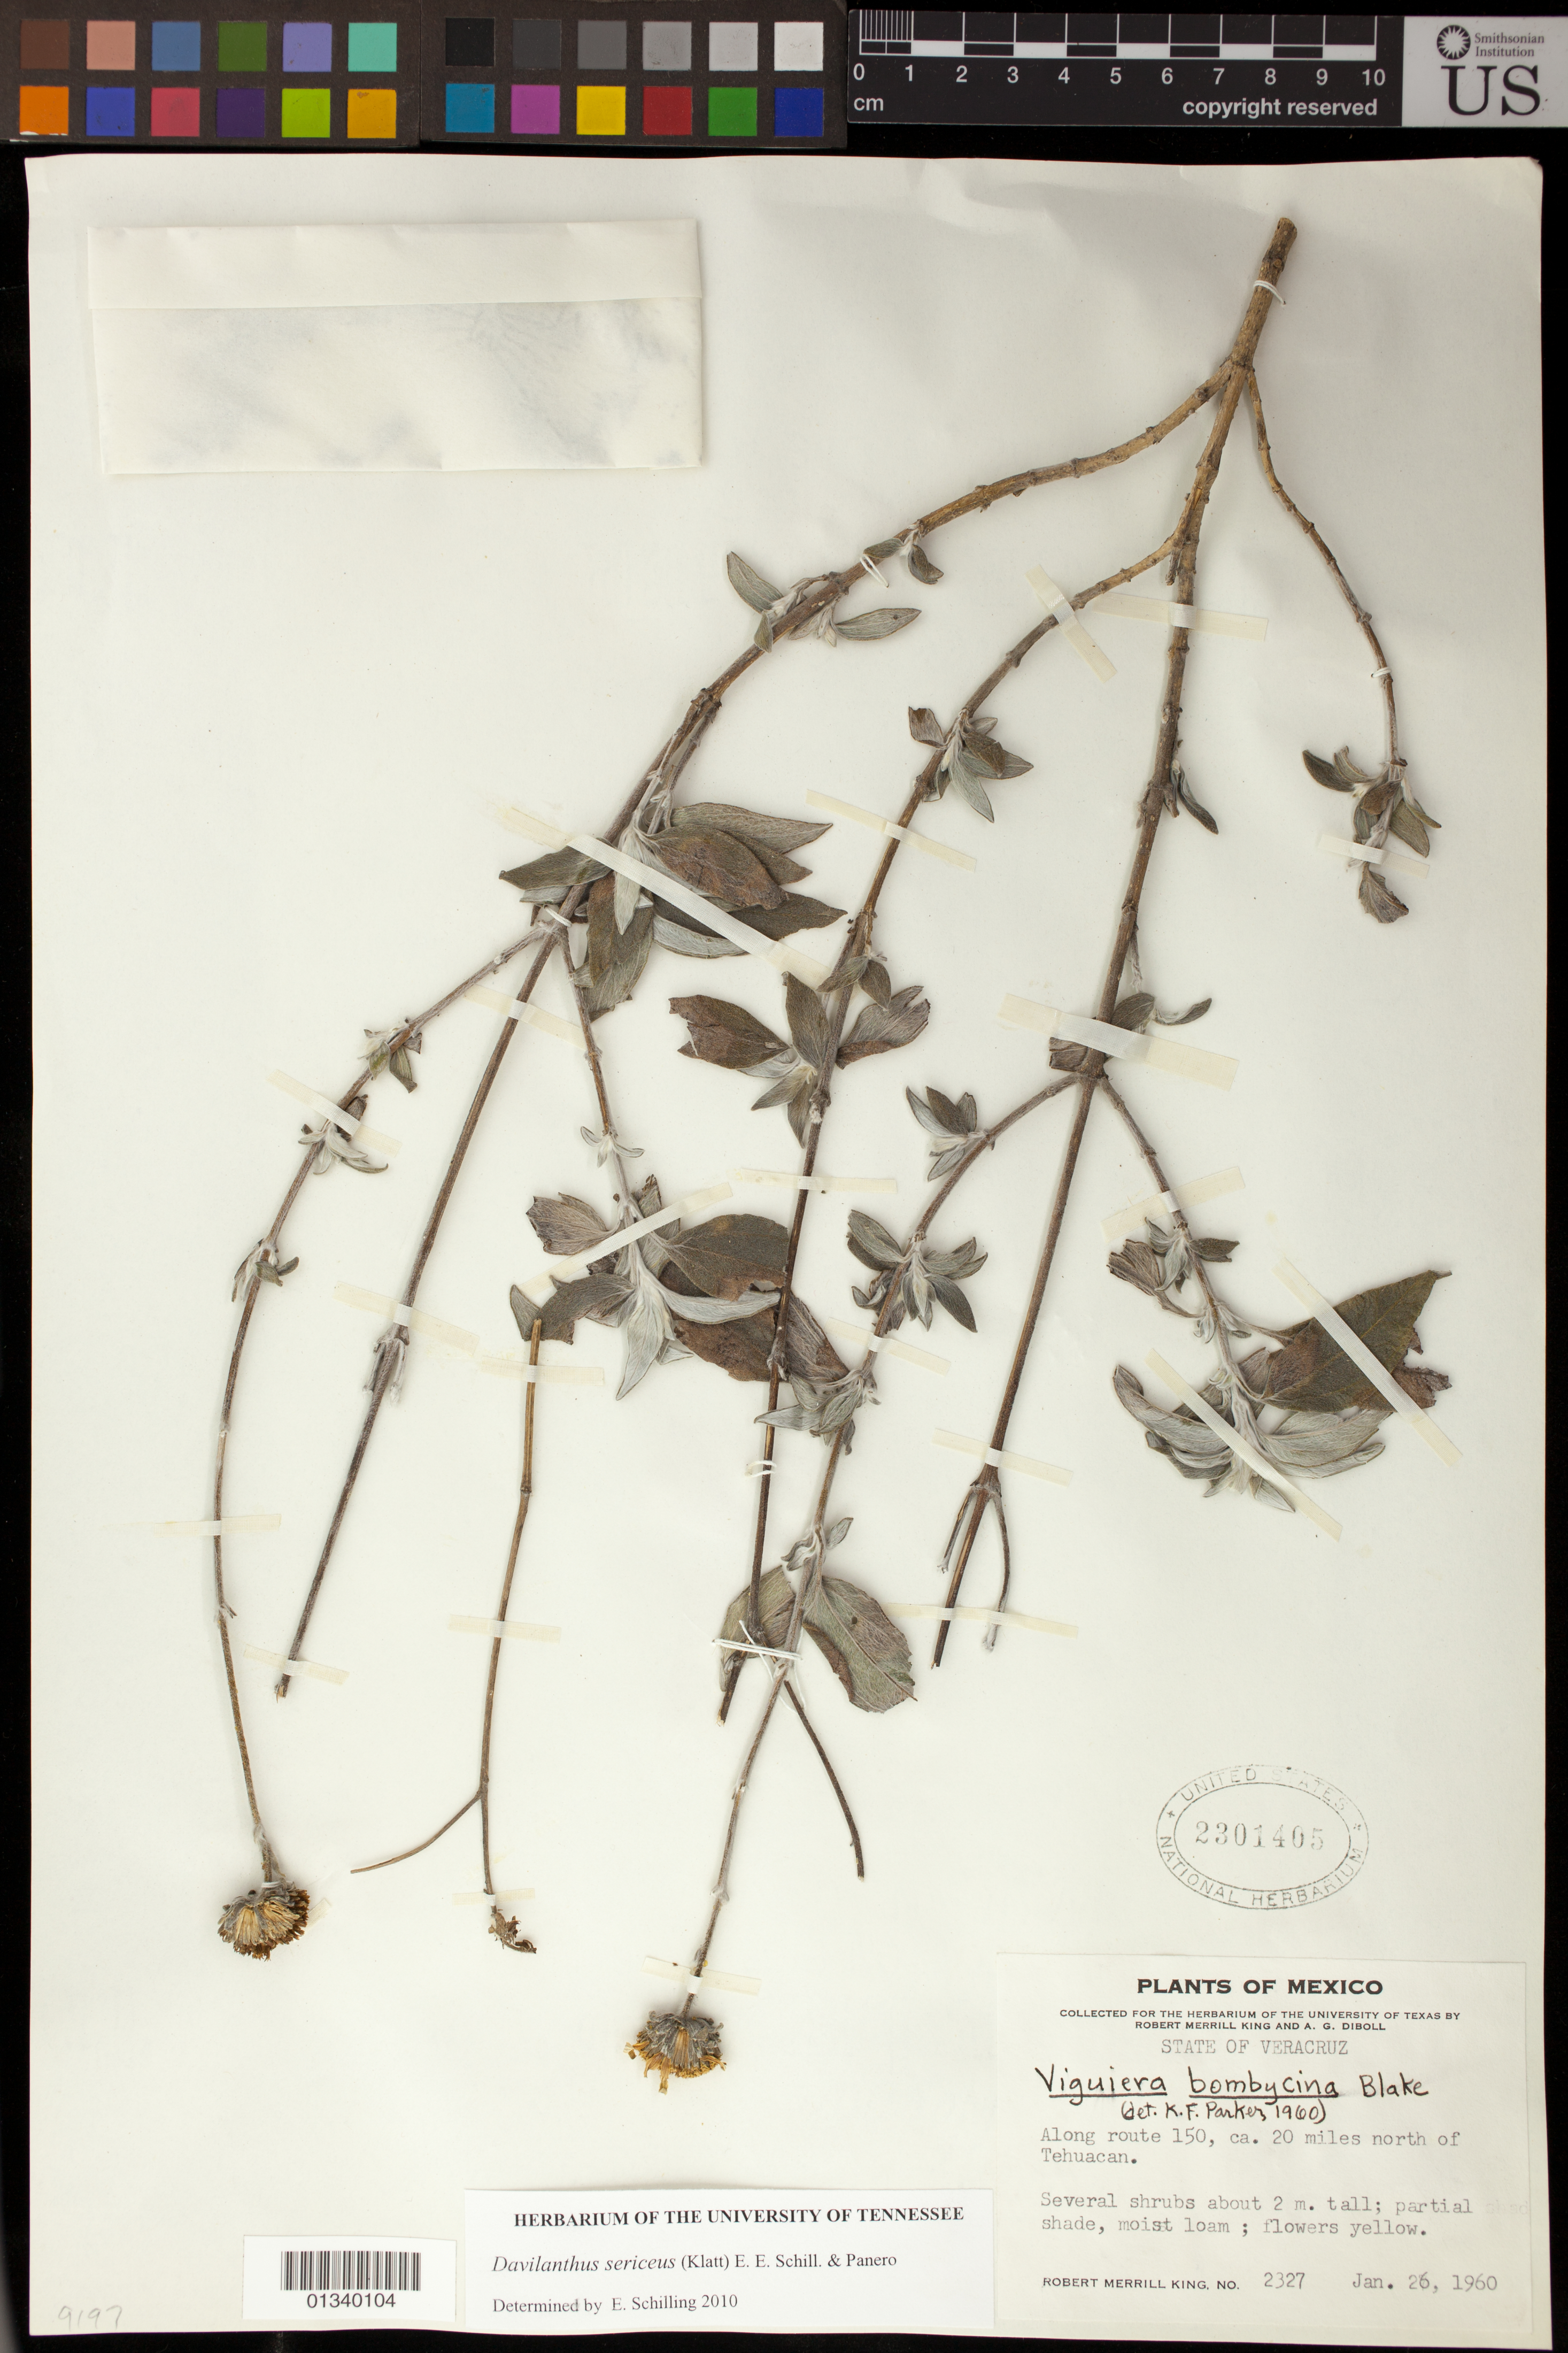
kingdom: Plantae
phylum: Tracheophyta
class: Magnoliopsida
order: Asterales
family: Asteraceae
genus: Davilanthus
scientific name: Davilanthus sericeus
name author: (Klatt) E.E. Schill. & Panero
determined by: Schilling, E. E.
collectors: R. M. King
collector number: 2327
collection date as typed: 26 Jan 1960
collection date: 1960-01-26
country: Mexico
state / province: Veracruz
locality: Along Route 150, ca. 20 miles N of Tehuacan.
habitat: Partical shade, moist loam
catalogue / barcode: US 2301405